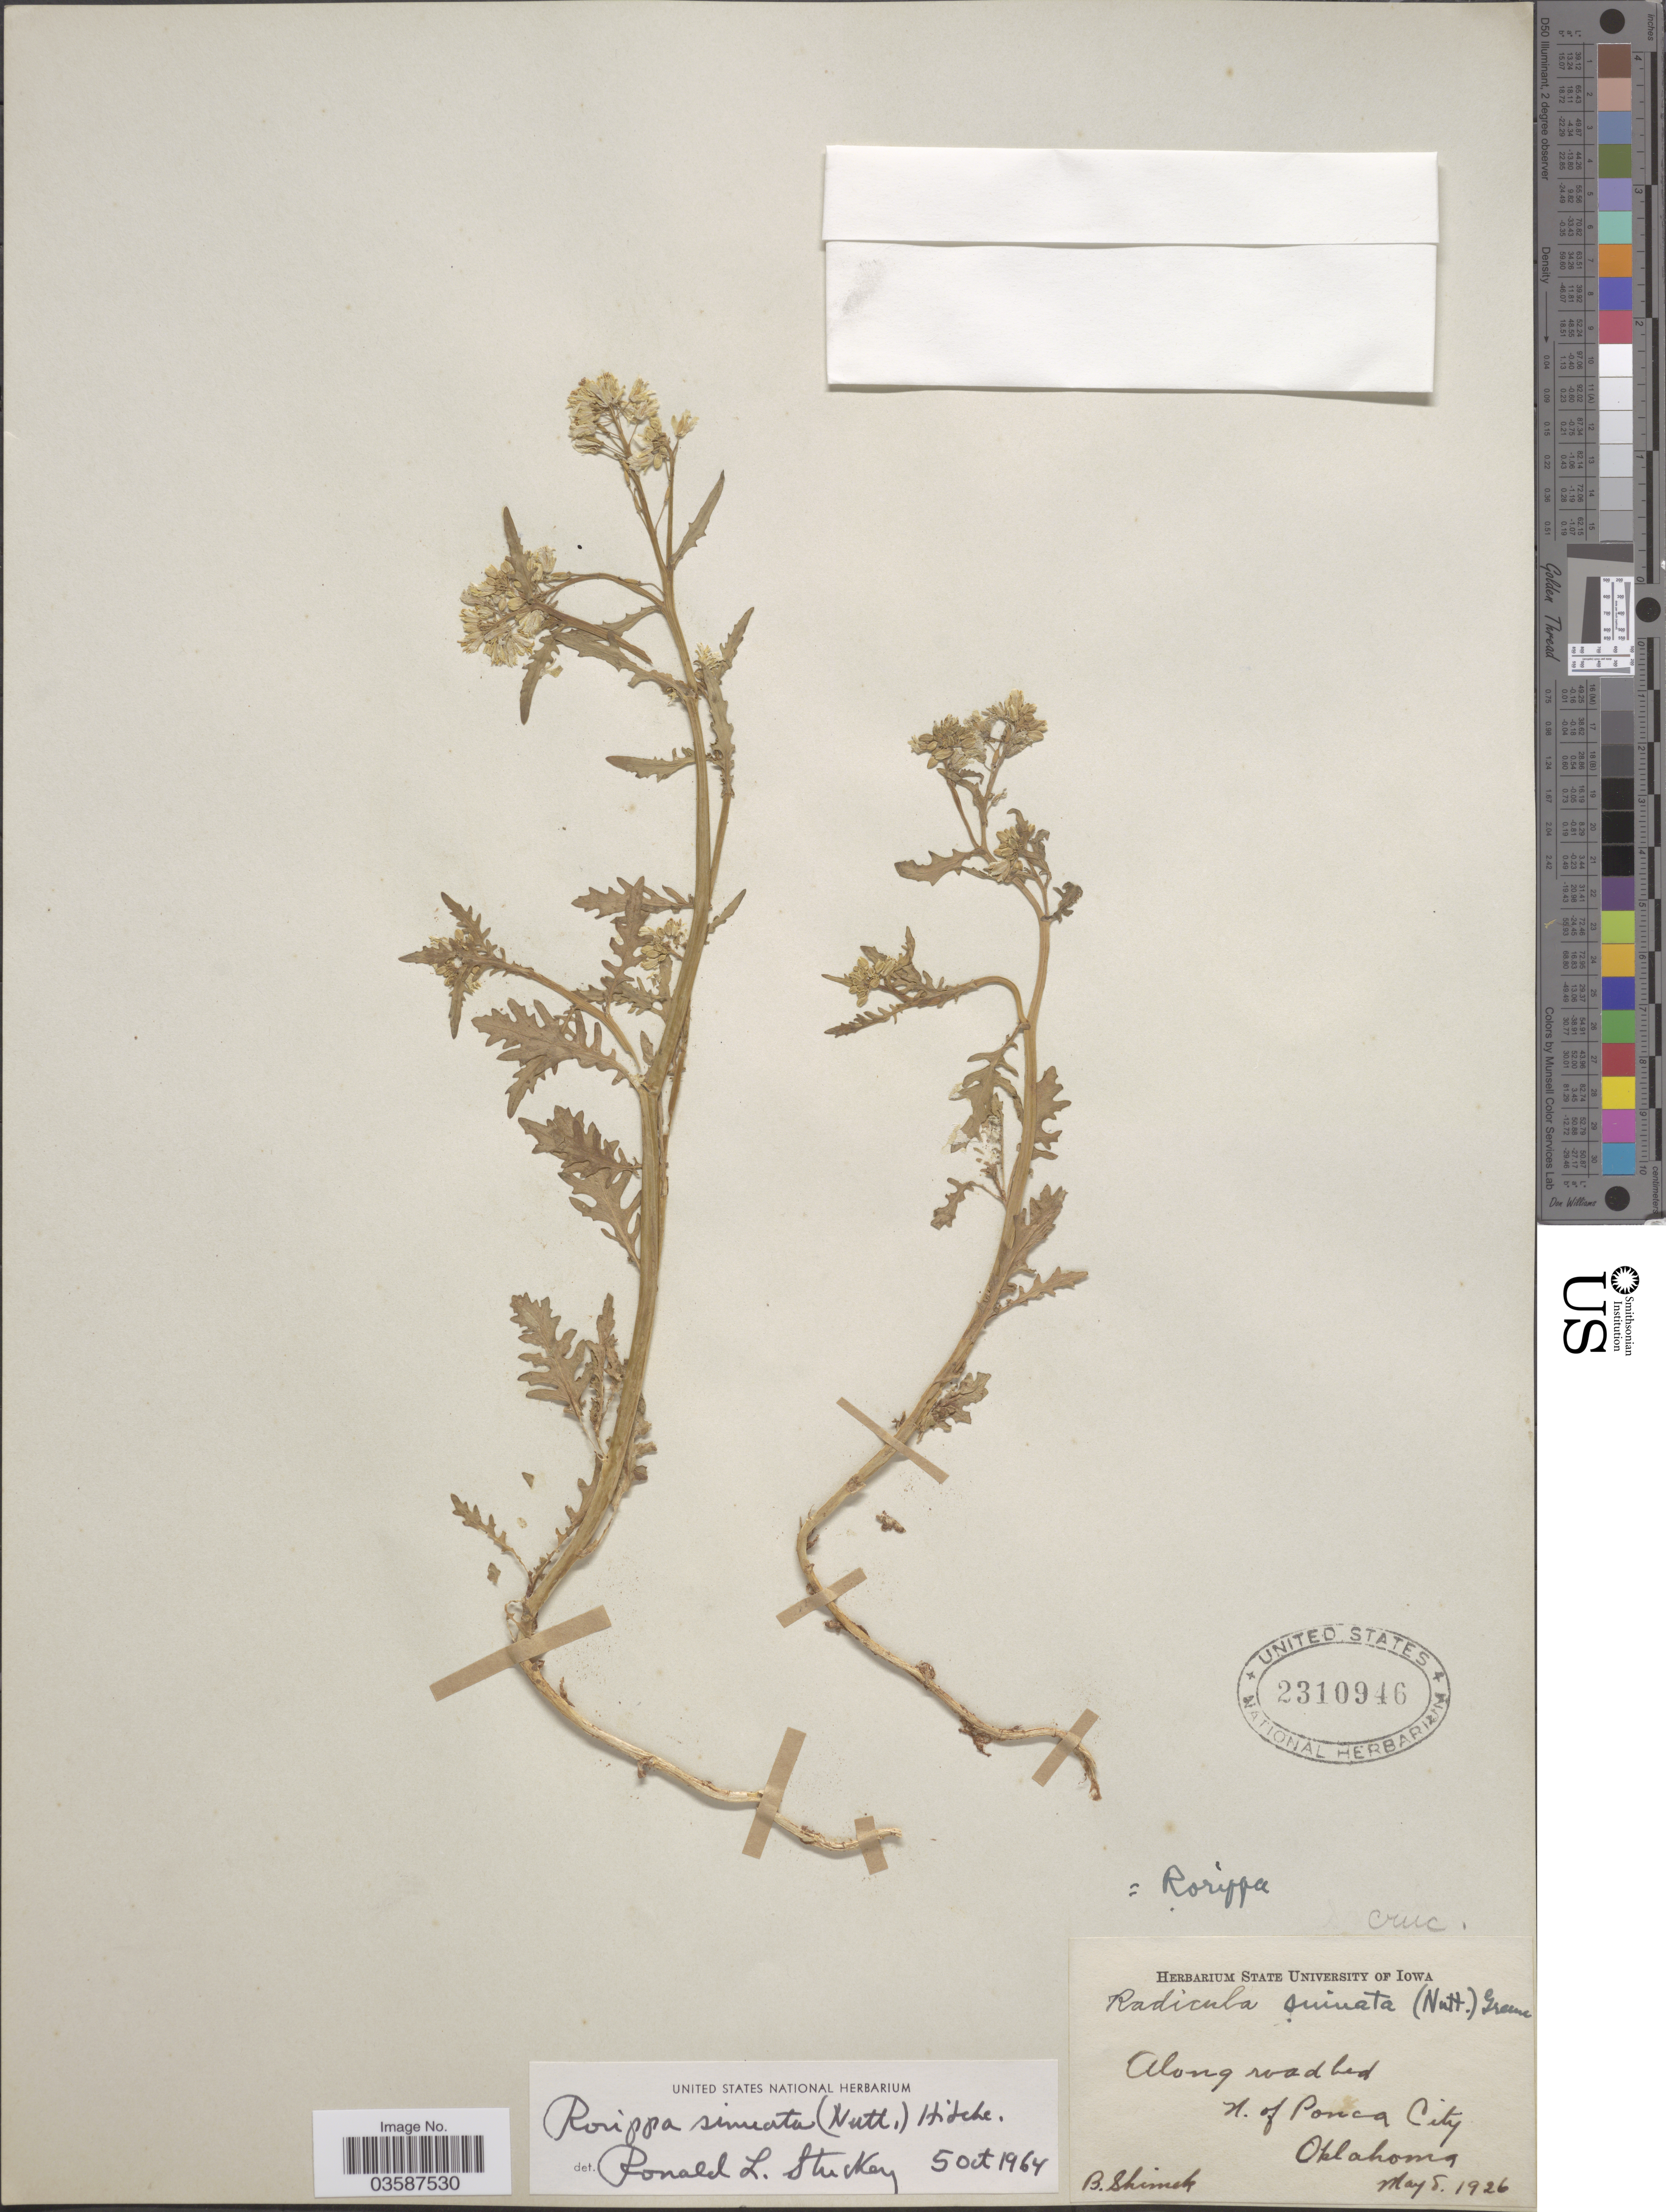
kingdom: Plantae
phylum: Tracheophyta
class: Magnoliopsida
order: Brassicales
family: Brassicaceae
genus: Rorippa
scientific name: Rorippa sinuata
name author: (Nutt.) Hitchc.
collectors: B. Shimek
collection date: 1926-05-08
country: United States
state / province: Oklahoma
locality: Along road bed N. of Ponca City.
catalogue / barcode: US 2310946